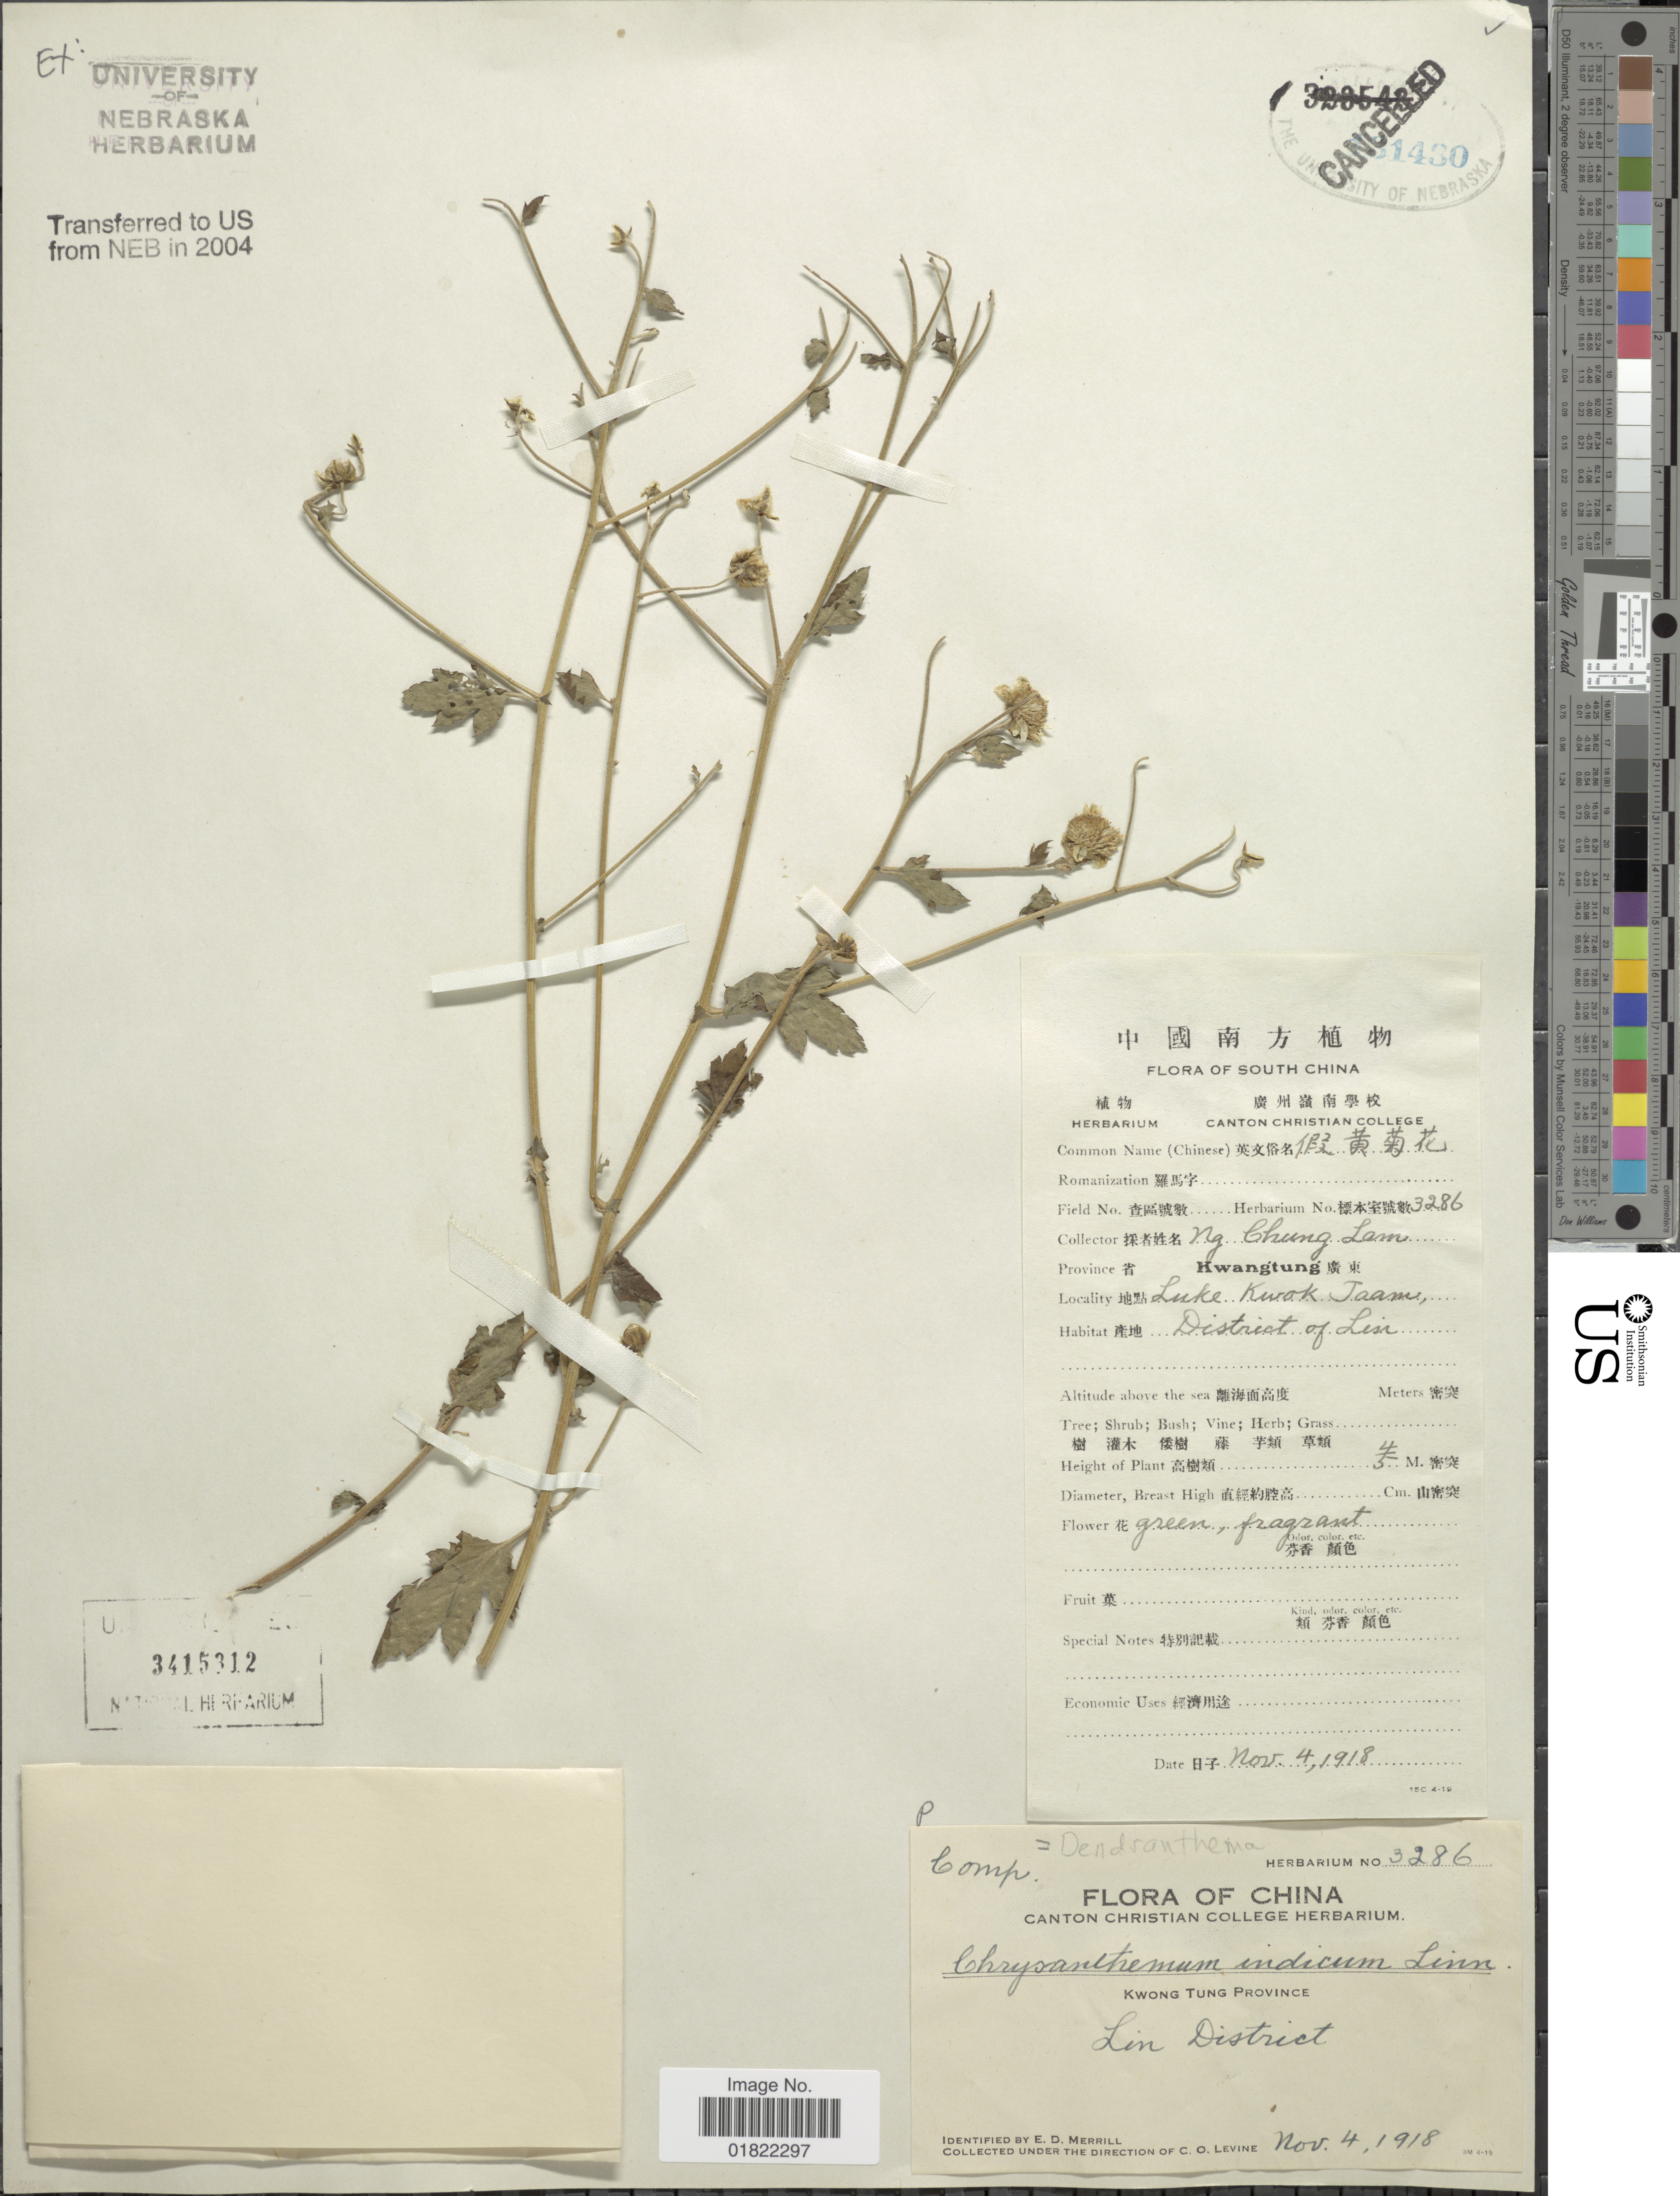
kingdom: Plantae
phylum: Tracheophyta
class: Magnoliopsida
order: Asterales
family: Asteraceae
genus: Coleostephus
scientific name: Coleostephus sp.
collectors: C. O. Levine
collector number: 3286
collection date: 1918-11-04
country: China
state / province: Guangdong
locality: Kwong Tung Province, Lin District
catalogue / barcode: US 3415312